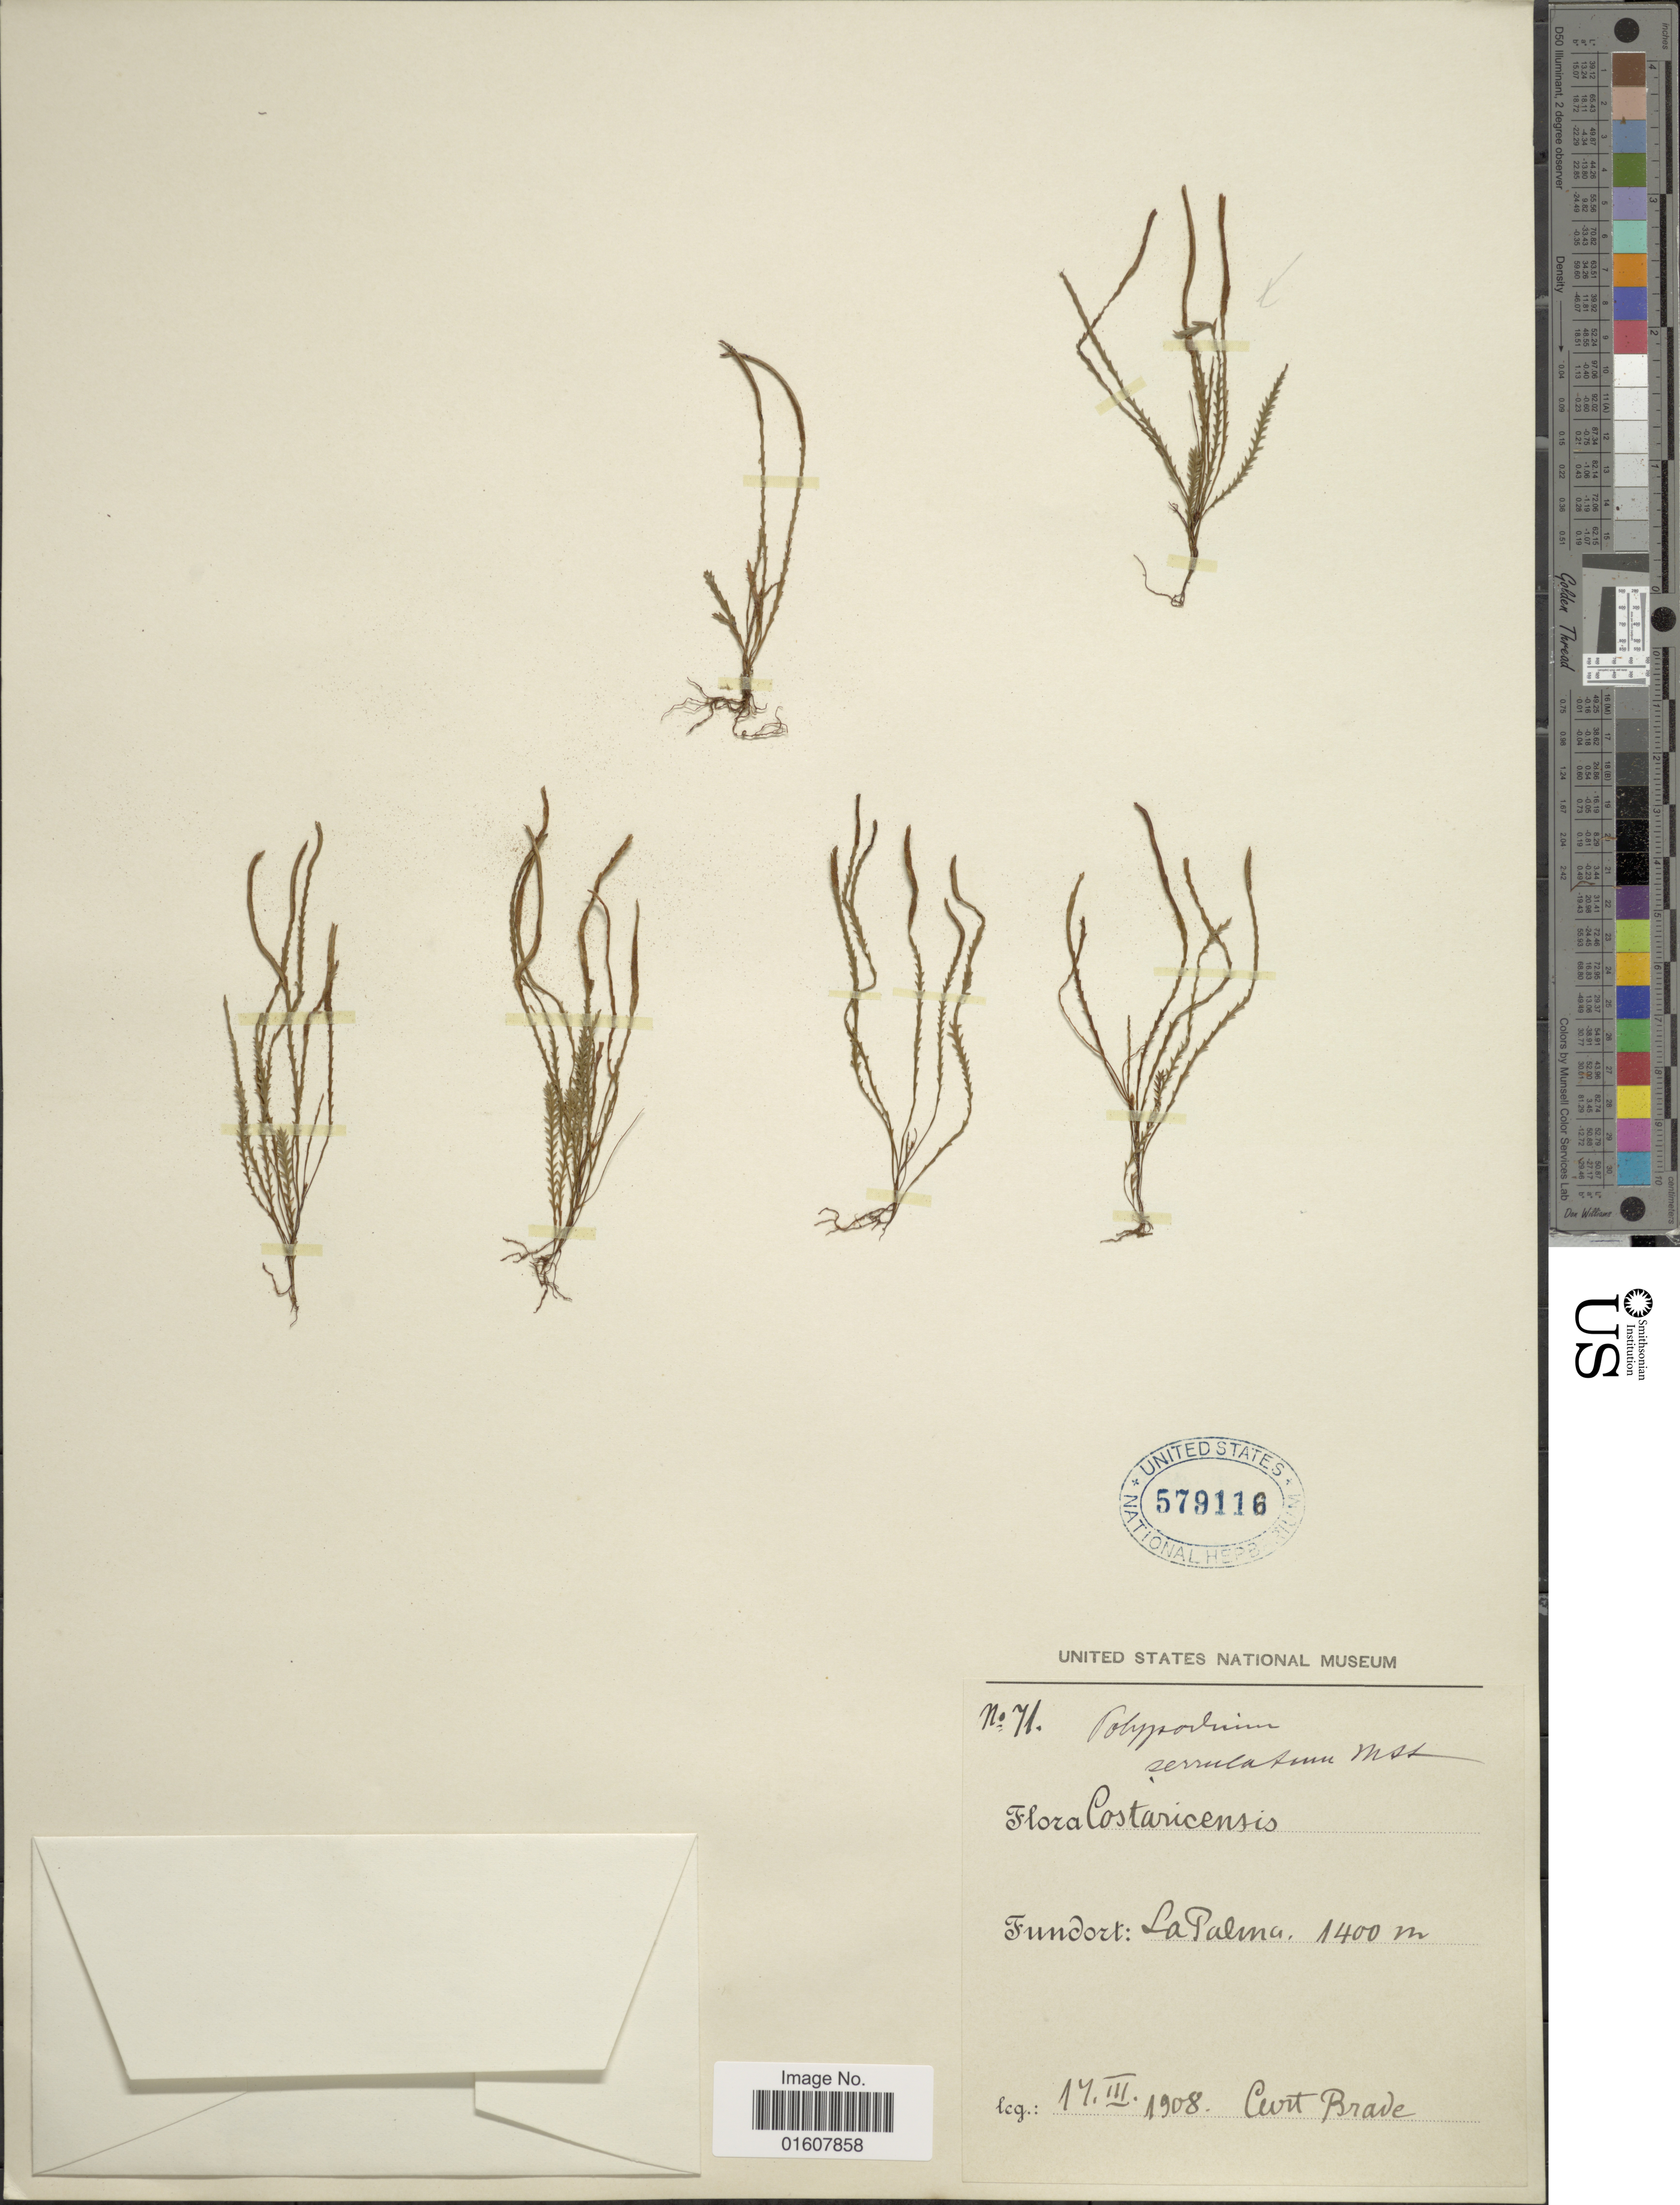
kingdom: Plantae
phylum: Tracheophyta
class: Polypodiopsida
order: Polypodiales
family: Polypodiaceae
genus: Cochlidium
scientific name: Cochlidium serrulatum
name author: (Sw.) L.E. Bishop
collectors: C. Brade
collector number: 71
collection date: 1908-03-17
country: Costa Rica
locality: La Palma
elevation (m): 1400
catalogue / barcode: US 579116